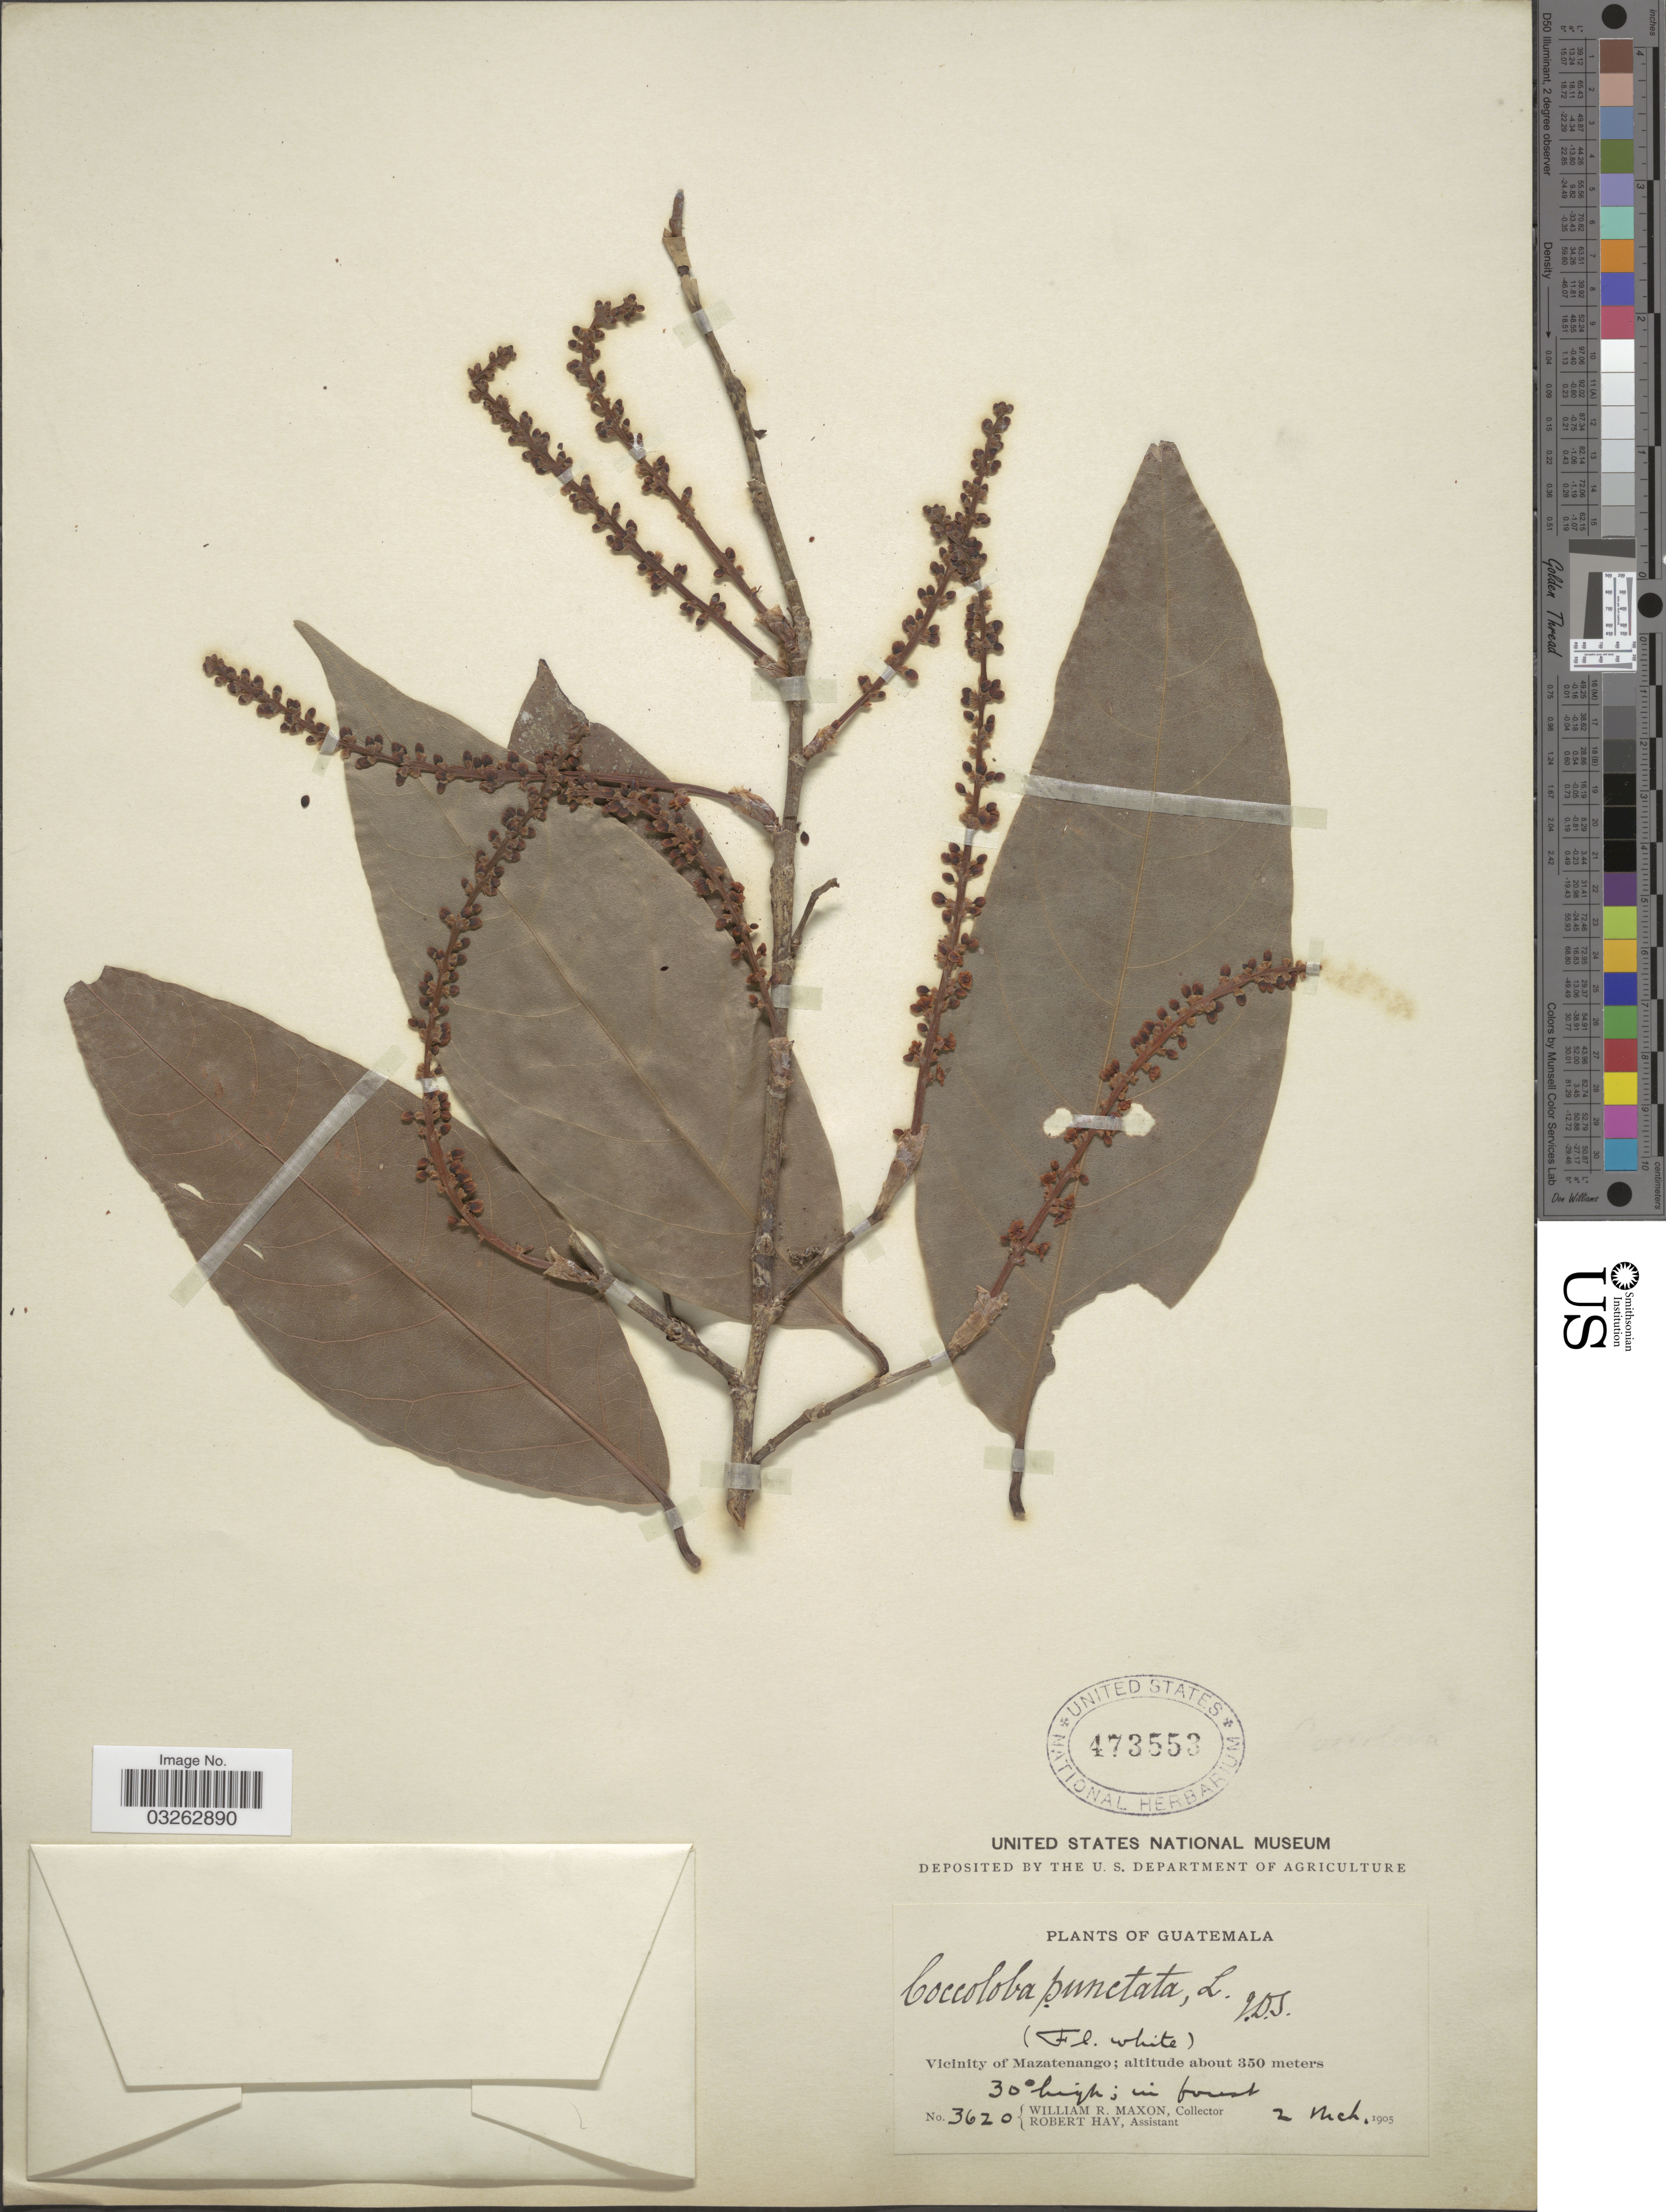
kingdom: Plantae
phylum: Tracheophyta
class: Magnoliopsida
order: Caryophyllales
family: Polygonaceae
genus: Coccoloba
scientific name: Coccoloba punctata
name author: L.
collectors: W. R. Maxon & R. Hay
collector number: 3620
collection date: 1905-03-02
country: Guatemala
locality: Vicinity of Mazatenango.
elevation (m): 350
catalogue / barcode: US 473553